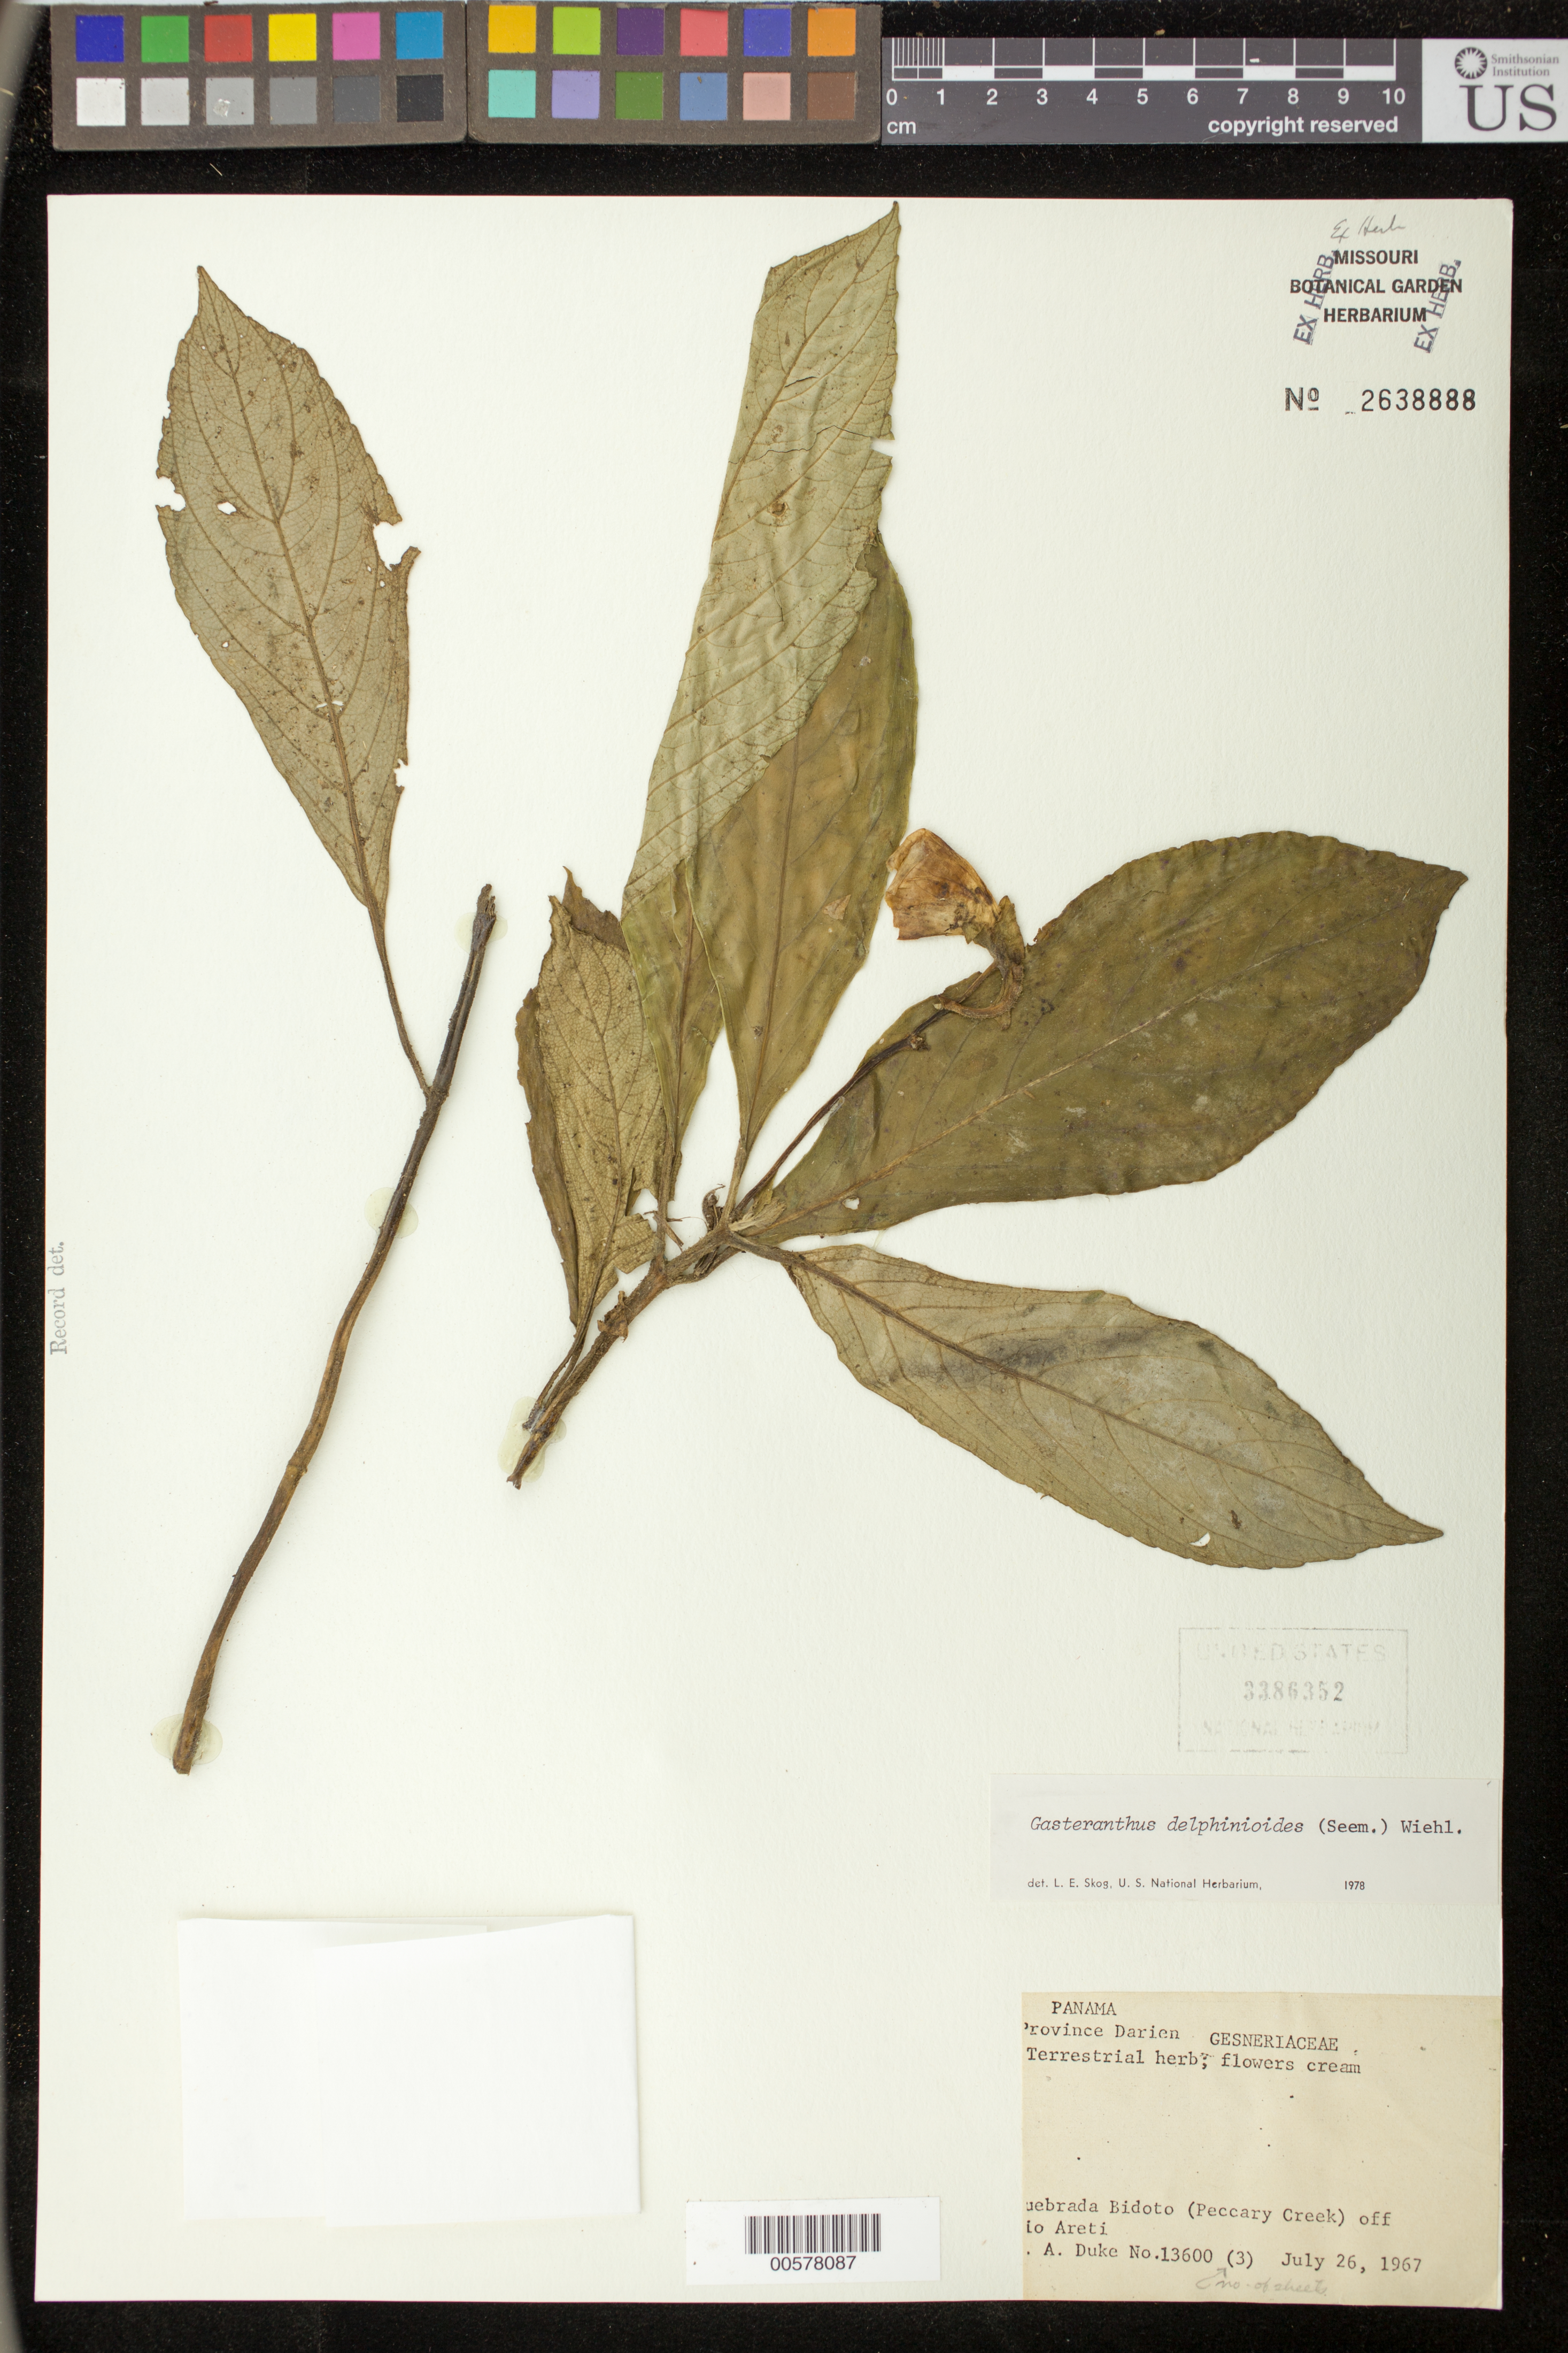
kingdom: Plantae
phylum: Tracheophyta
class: Magnoliopsida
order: Lamiales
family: Gesneriaceae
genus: Gasteranthus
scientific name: Gasteranthus delphinioides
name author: (Seem.) Wiehler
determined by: Skog, Laurence E.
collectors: J. A. Duke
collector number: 13600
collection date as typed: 26 Jul 1967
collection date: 1967-07-26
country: Panama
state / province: Darién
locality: Quebrada Bidoto (Peccary Creek) off Rio Areti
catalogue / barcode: US 3386352